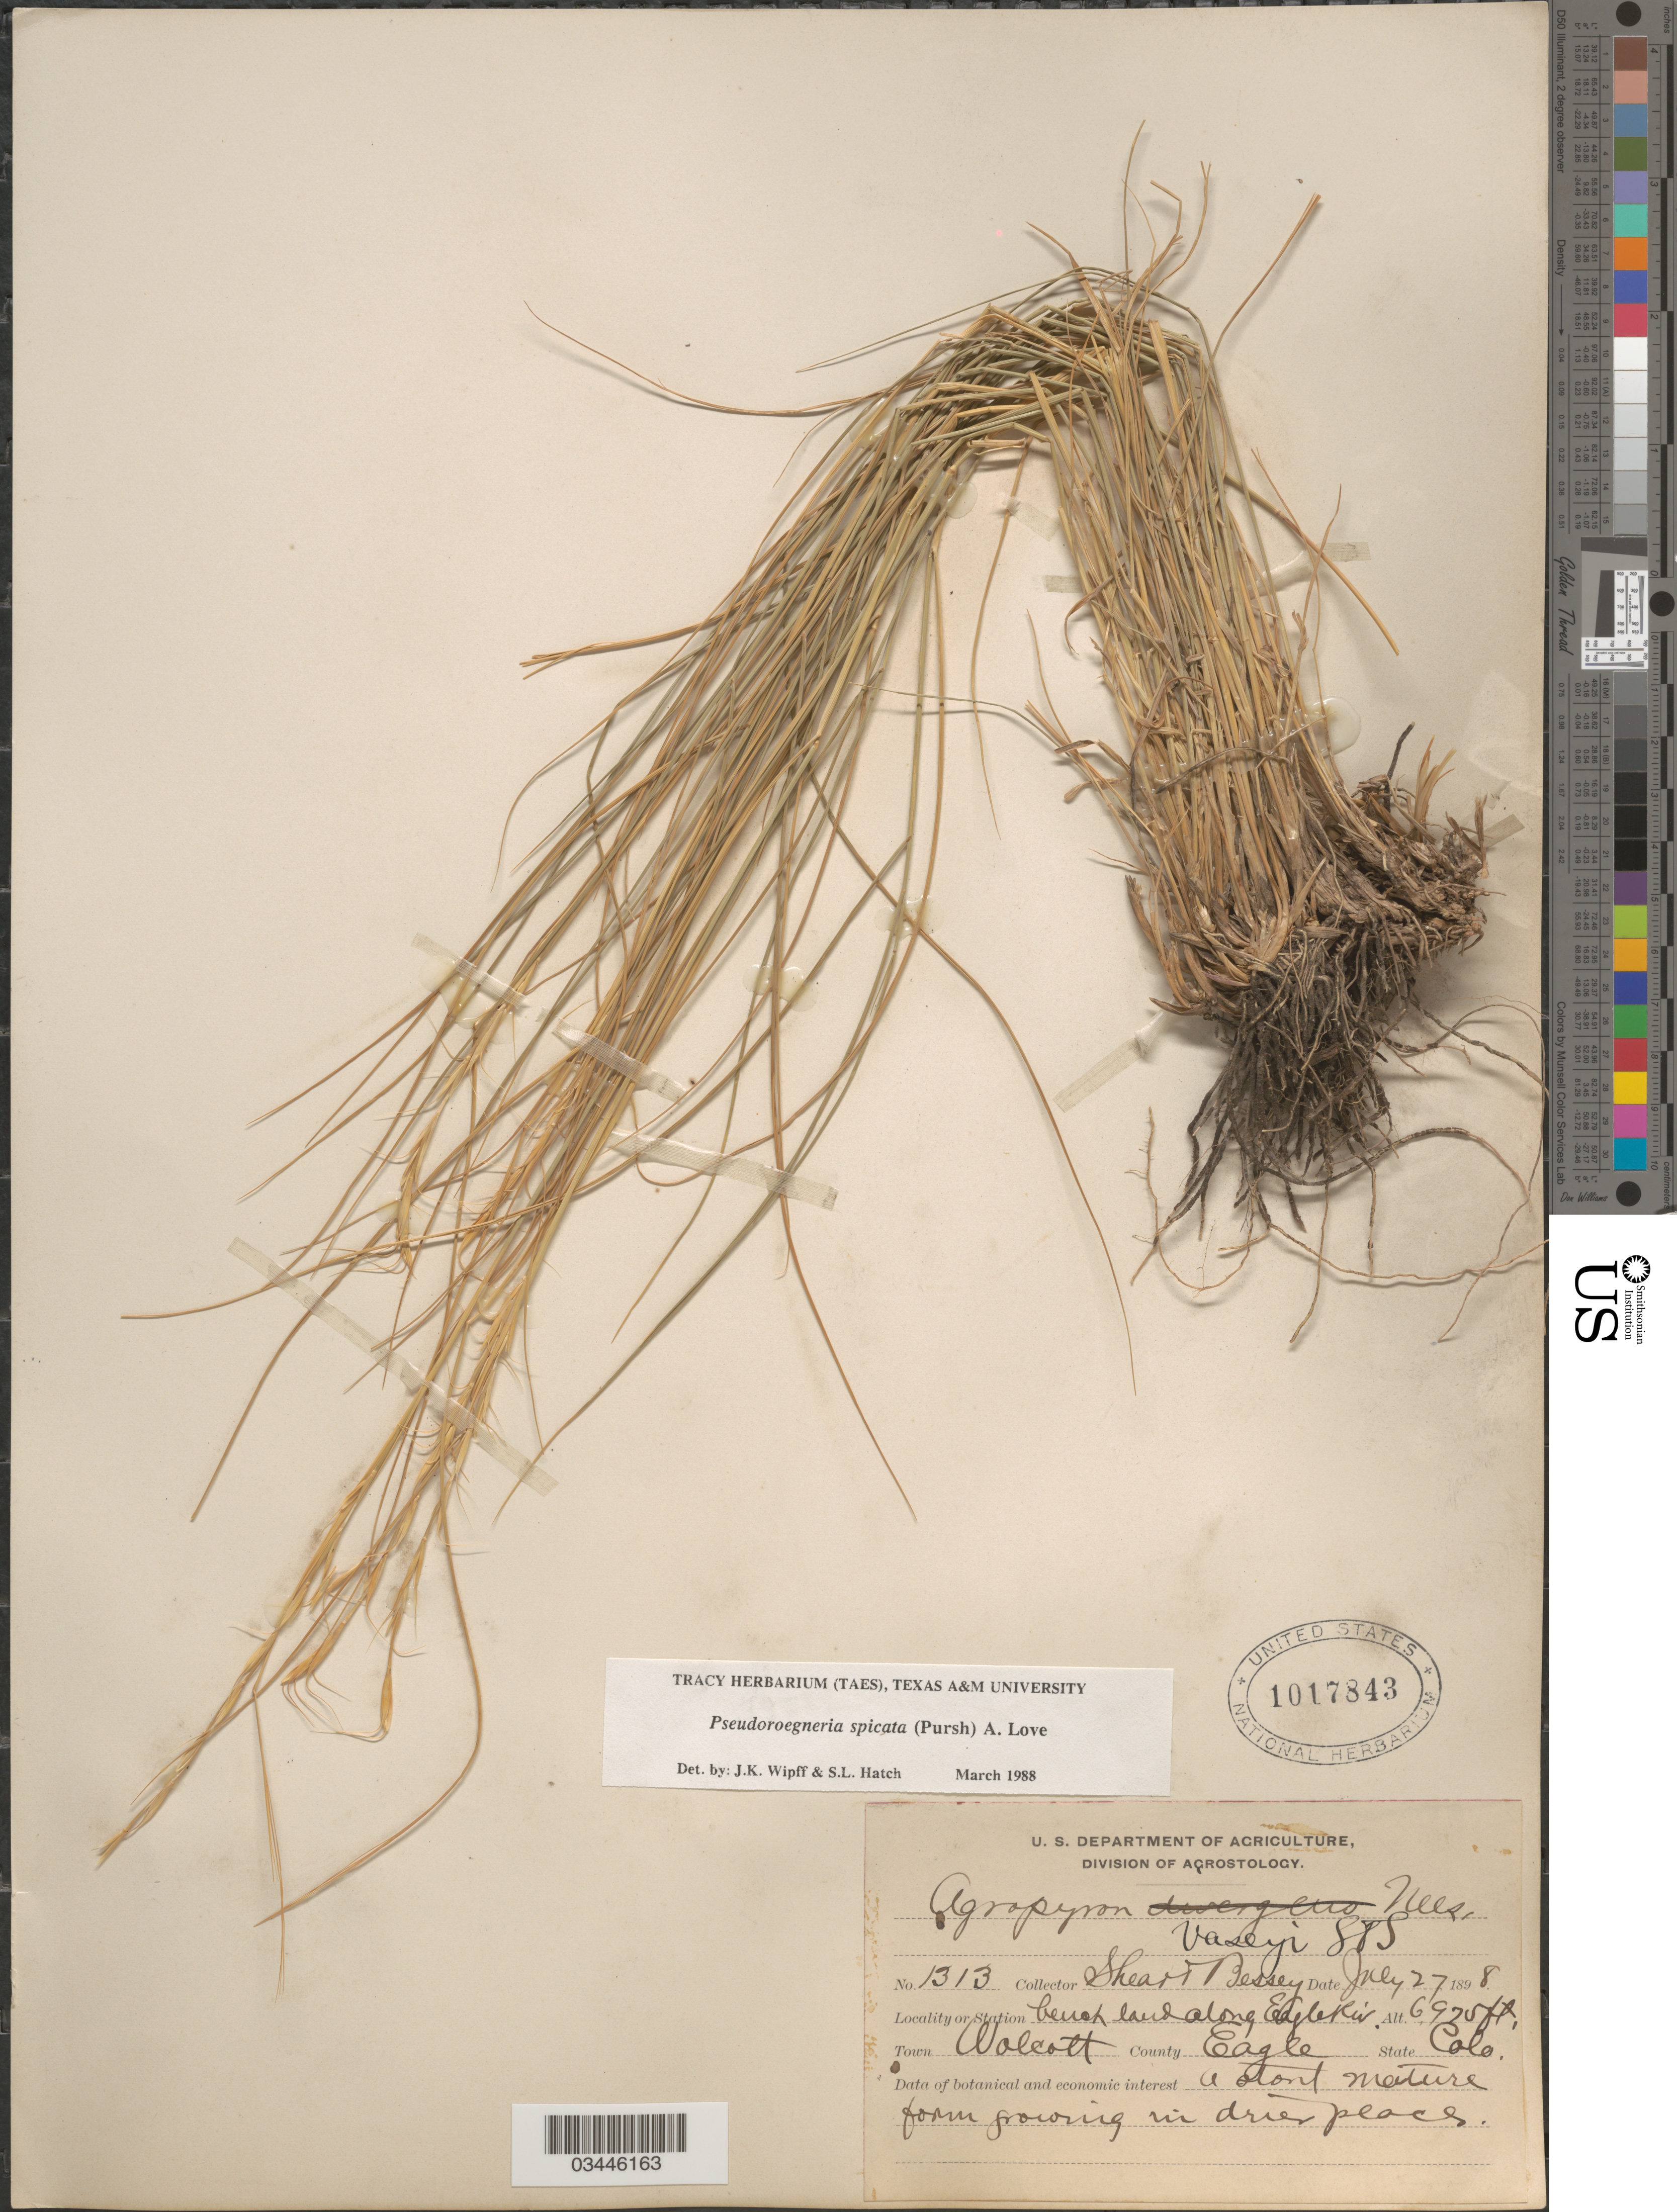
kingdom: Plantae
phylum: Tracheophyta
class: Liliopsida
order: Poales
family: Poaceae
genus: Pseudoroegneria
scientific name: Pseudoroegneria spicata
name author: (Pursh) Á. Löve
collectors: -- Shear & -. Bessey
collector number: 1313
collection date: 1898-07-27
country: United States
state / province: Colorado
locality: Bench land along Eagle Riv. Town Walcott. County Eagle.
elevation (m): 2126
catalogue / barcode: US 1017843